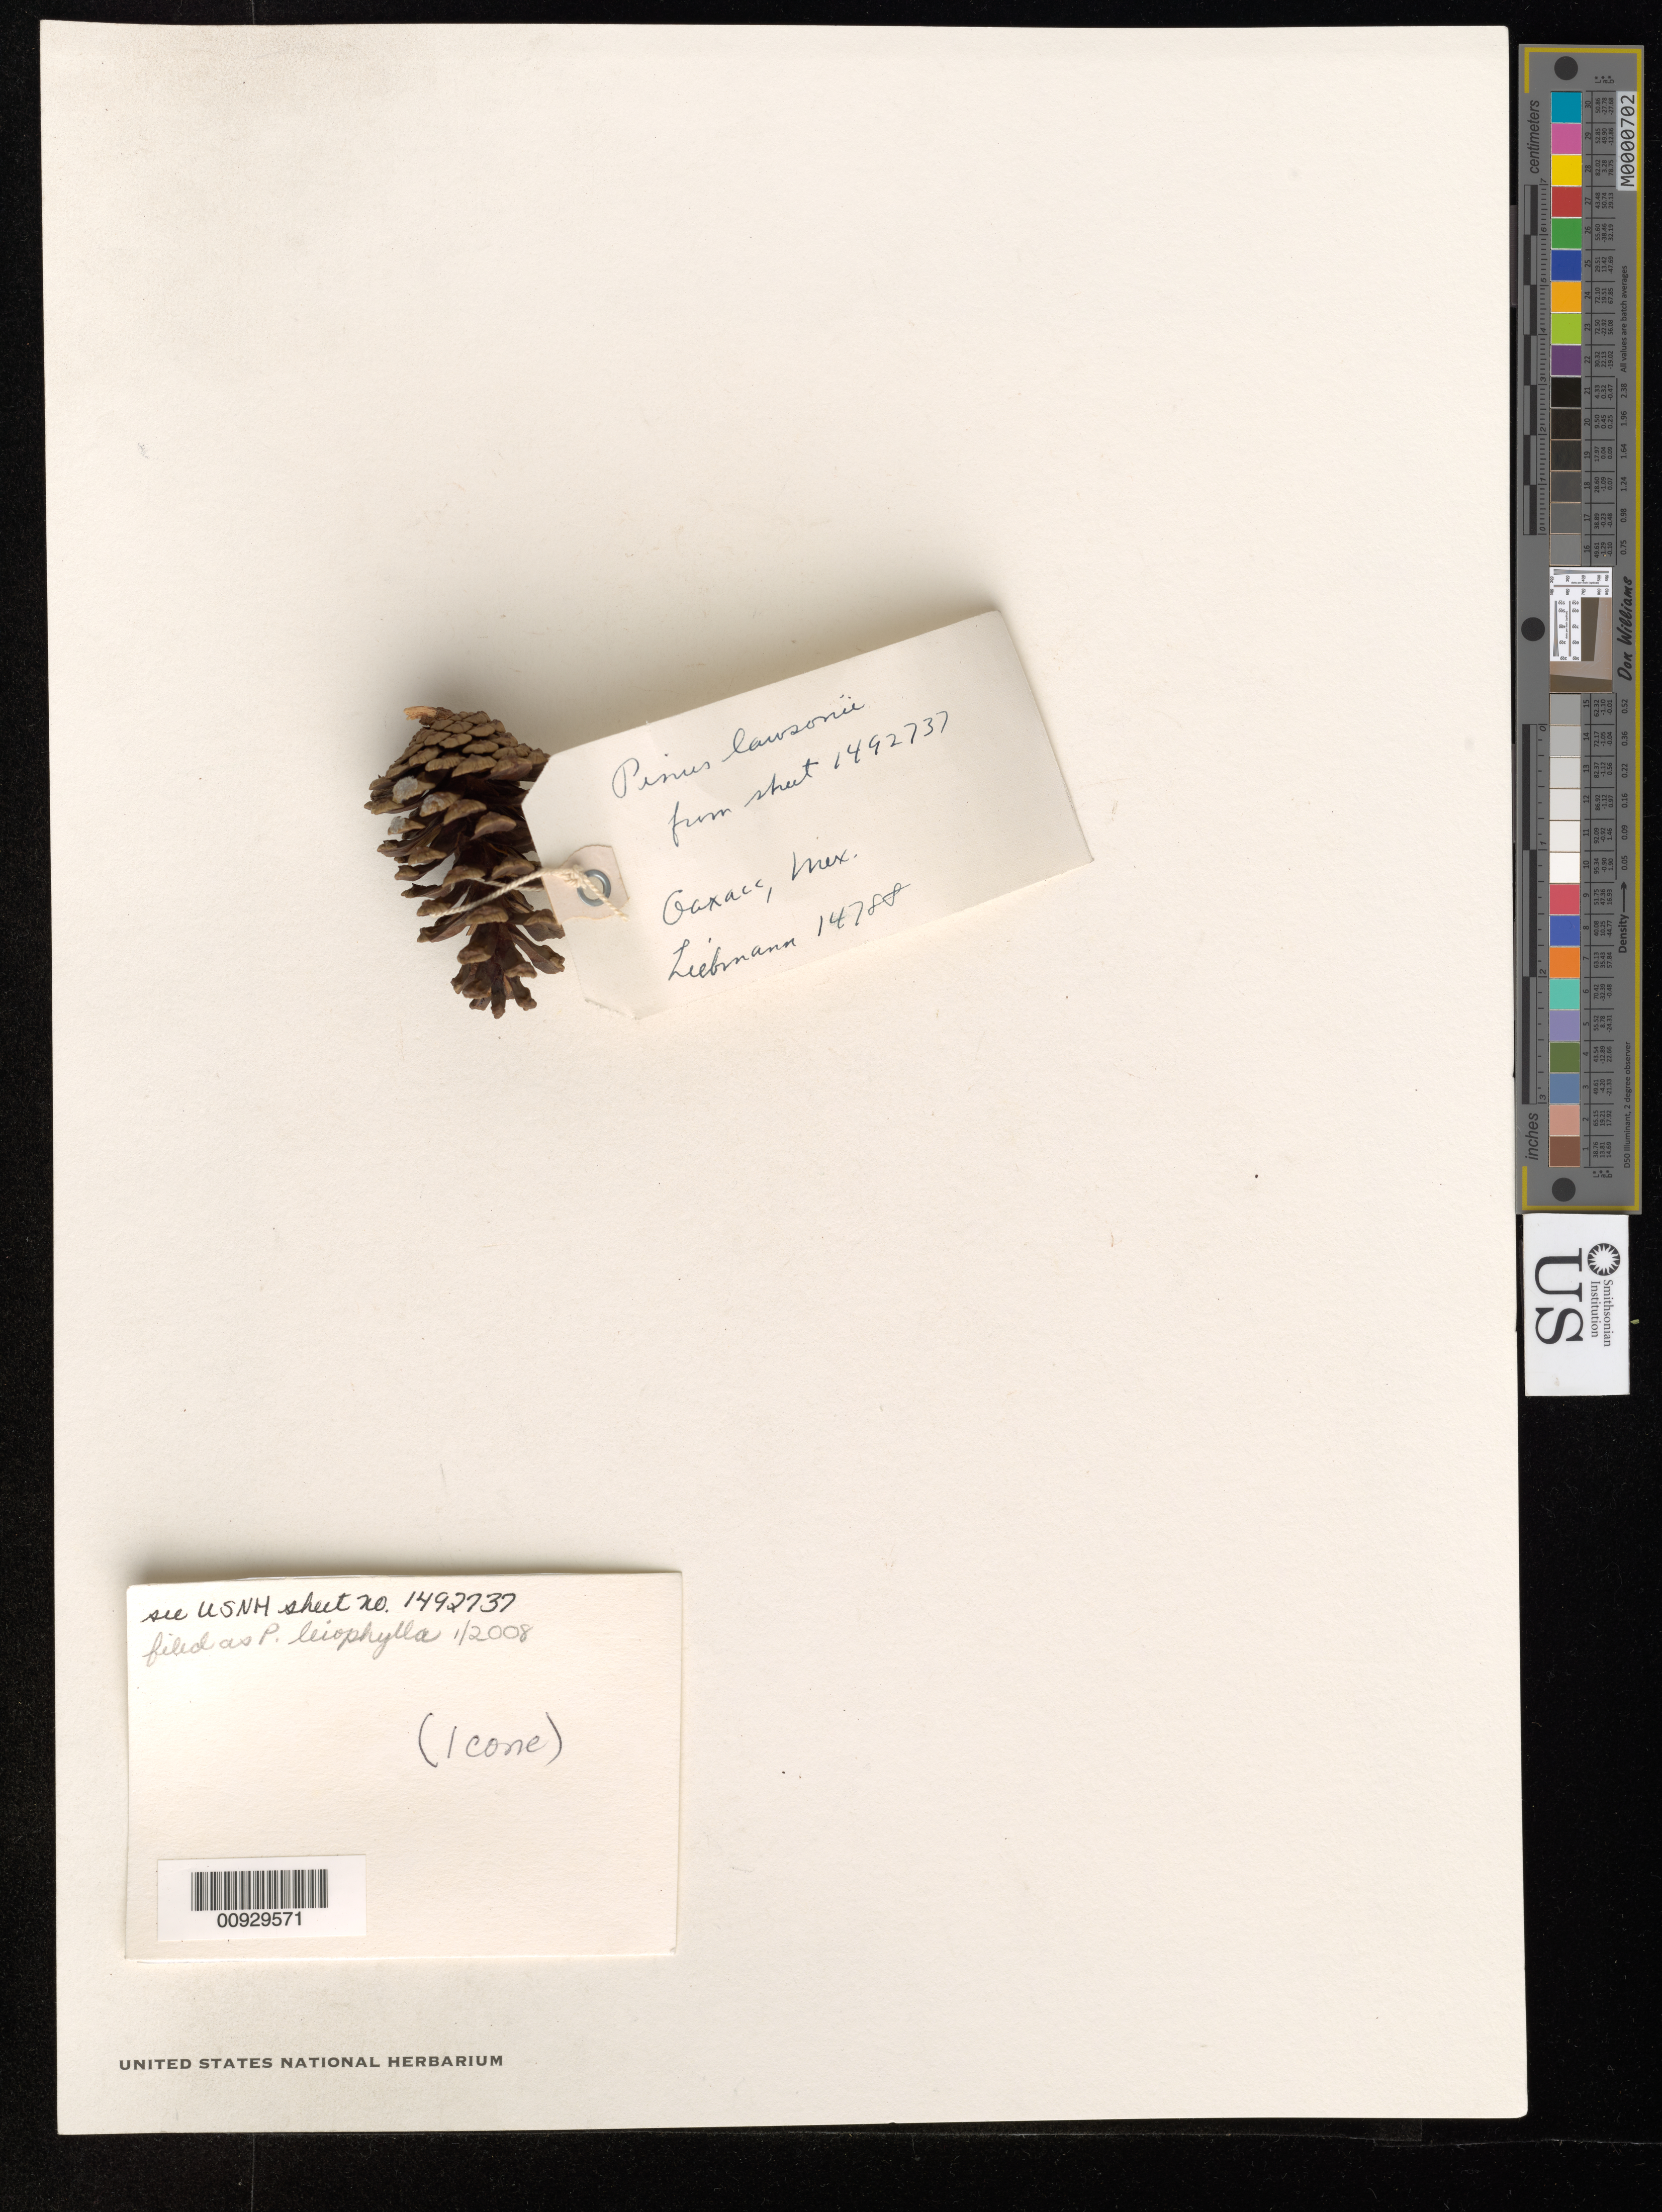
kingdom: Plantae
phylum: Tracheophyta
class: Pinopsida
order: Pinales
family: Pinaceae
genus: Pinus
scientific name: Pinus leiophylla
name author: Schiede ex Schltdl. & Cham.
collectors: F. M. Liebmann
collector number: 14788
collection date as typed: Oct 1842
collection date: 1842-10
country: Mexico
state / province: Oaxaca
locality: Inter San Andrés and San Miguel.